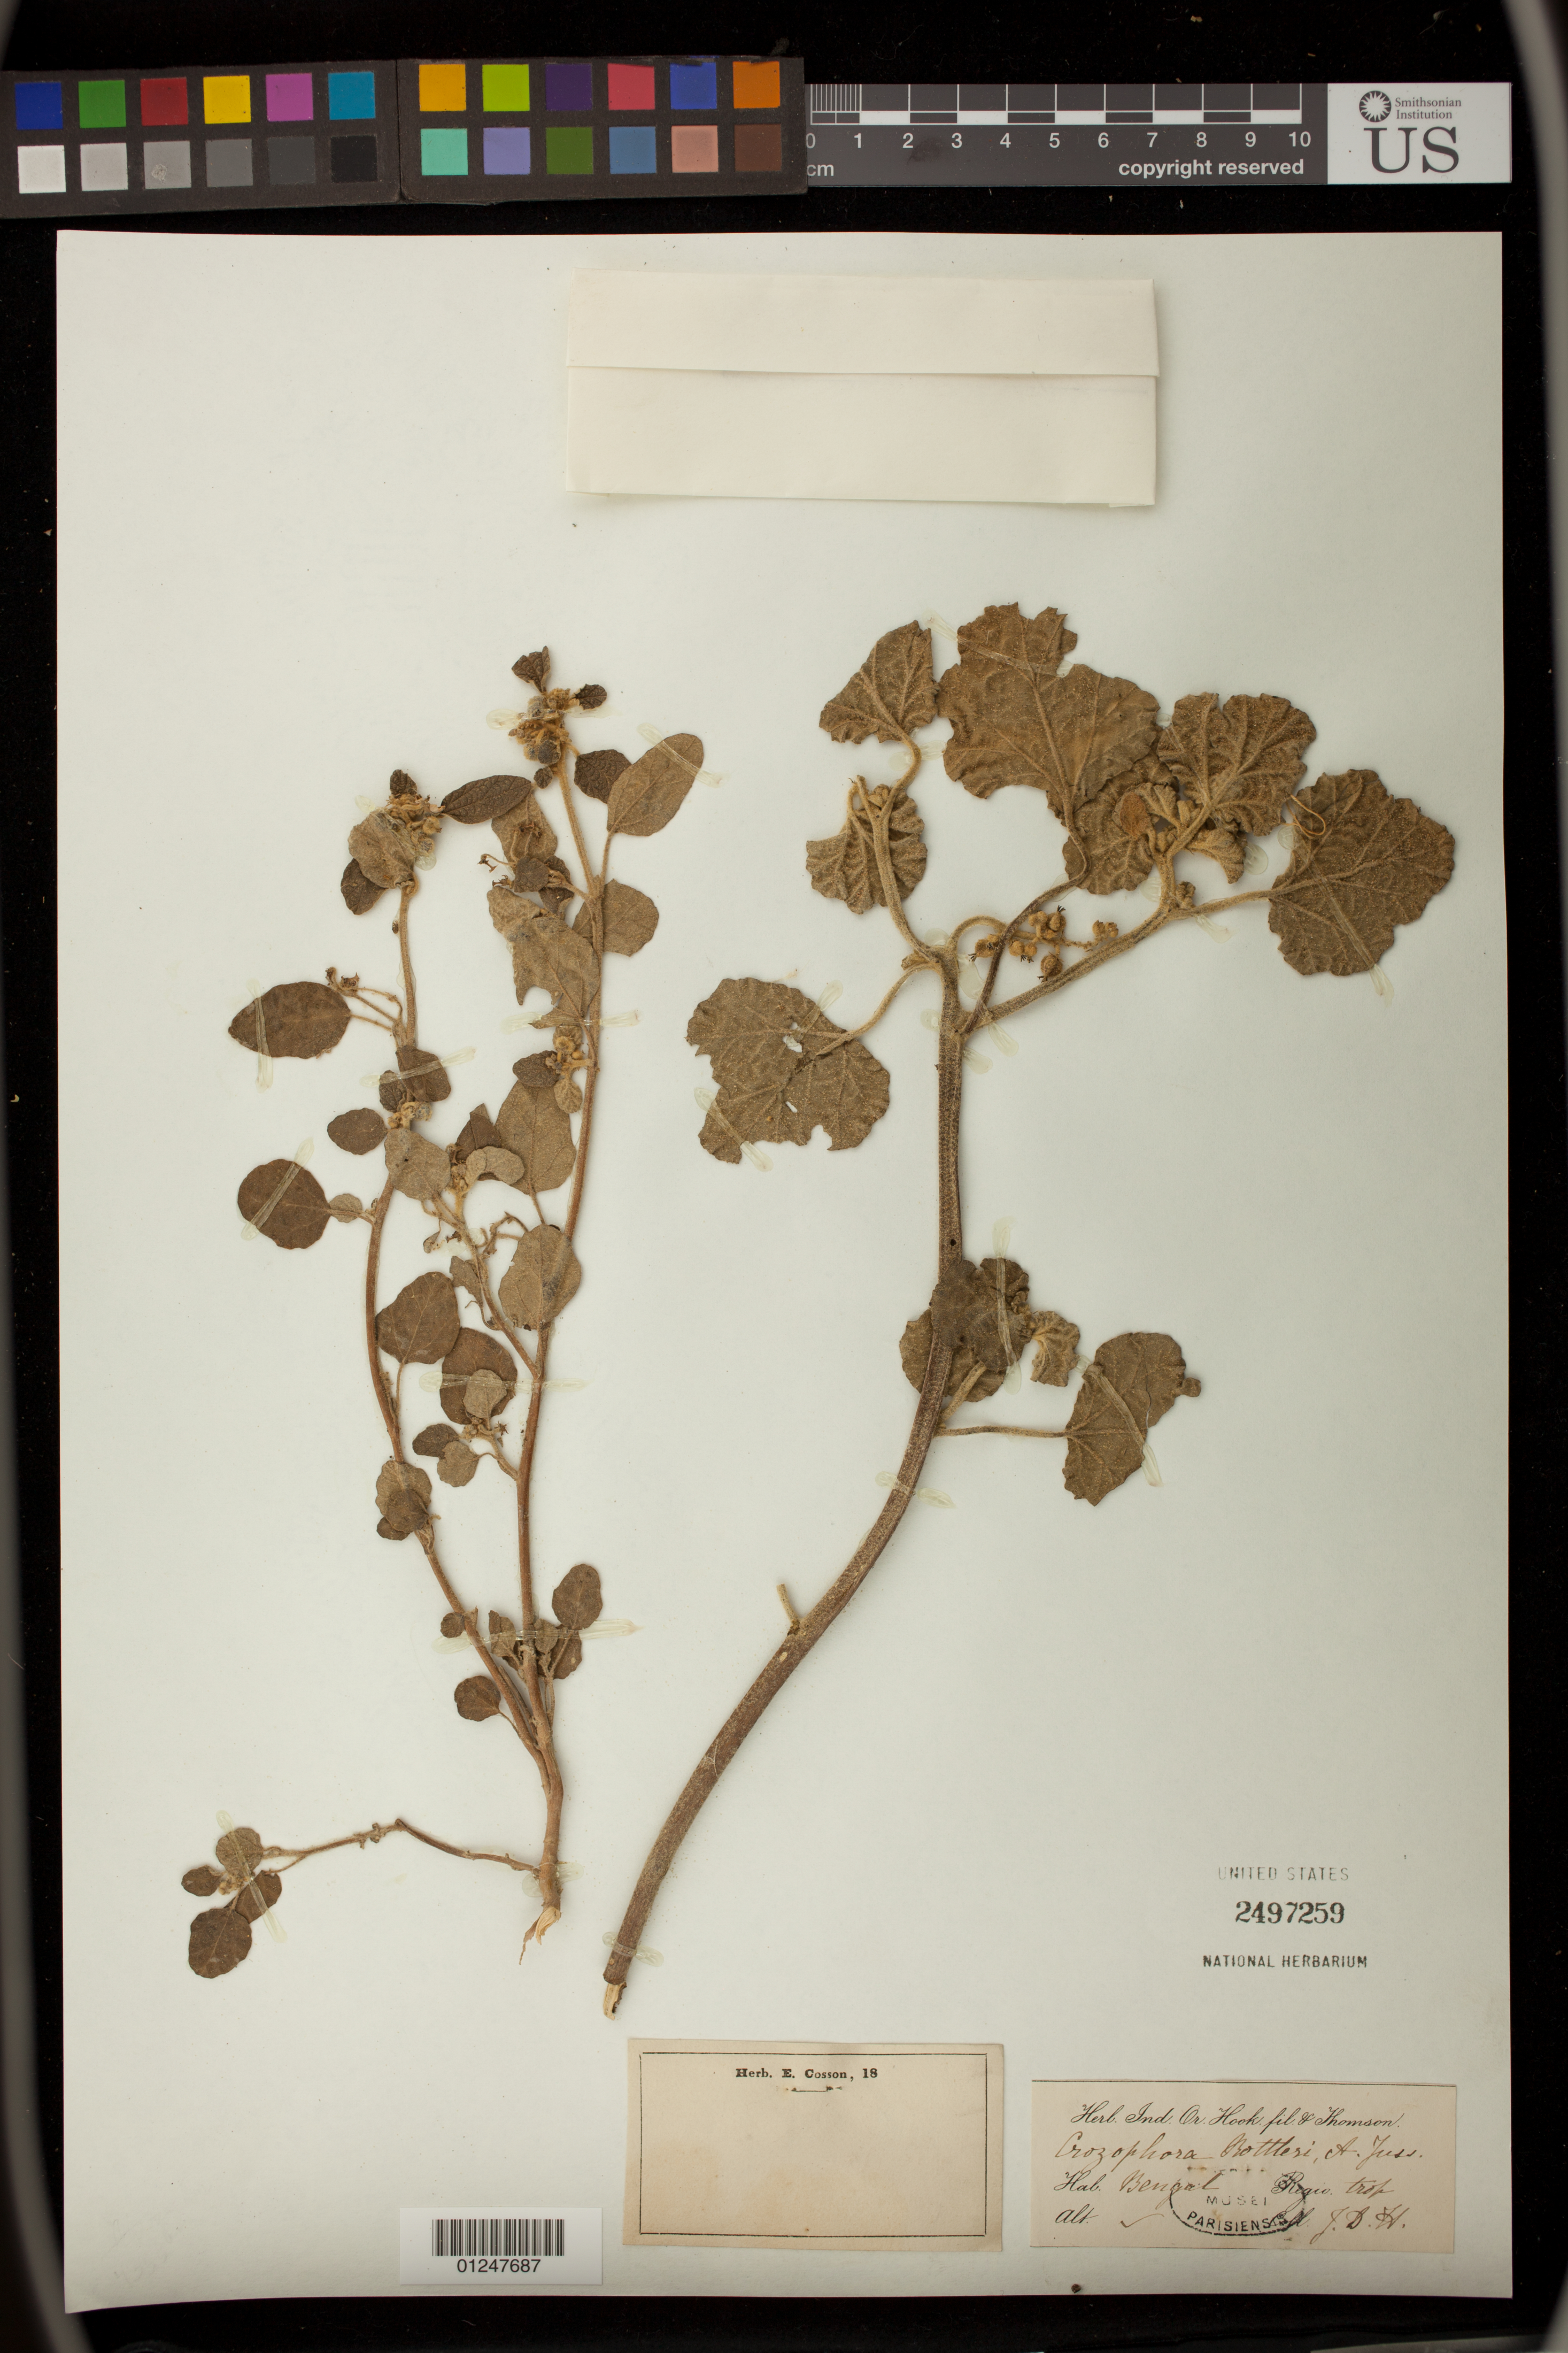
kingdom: Plantae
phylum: Tracheophyta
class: Magnoliopsida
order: Malpighiales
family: Euphorbiaceae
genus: Chrozophora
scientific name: Chrozophora rottleri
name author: (Geiseler) Spreng.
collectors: J. D. Hooker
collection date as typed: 18--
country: India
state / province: West Bengal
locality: Bengal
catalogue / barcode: US 2497259